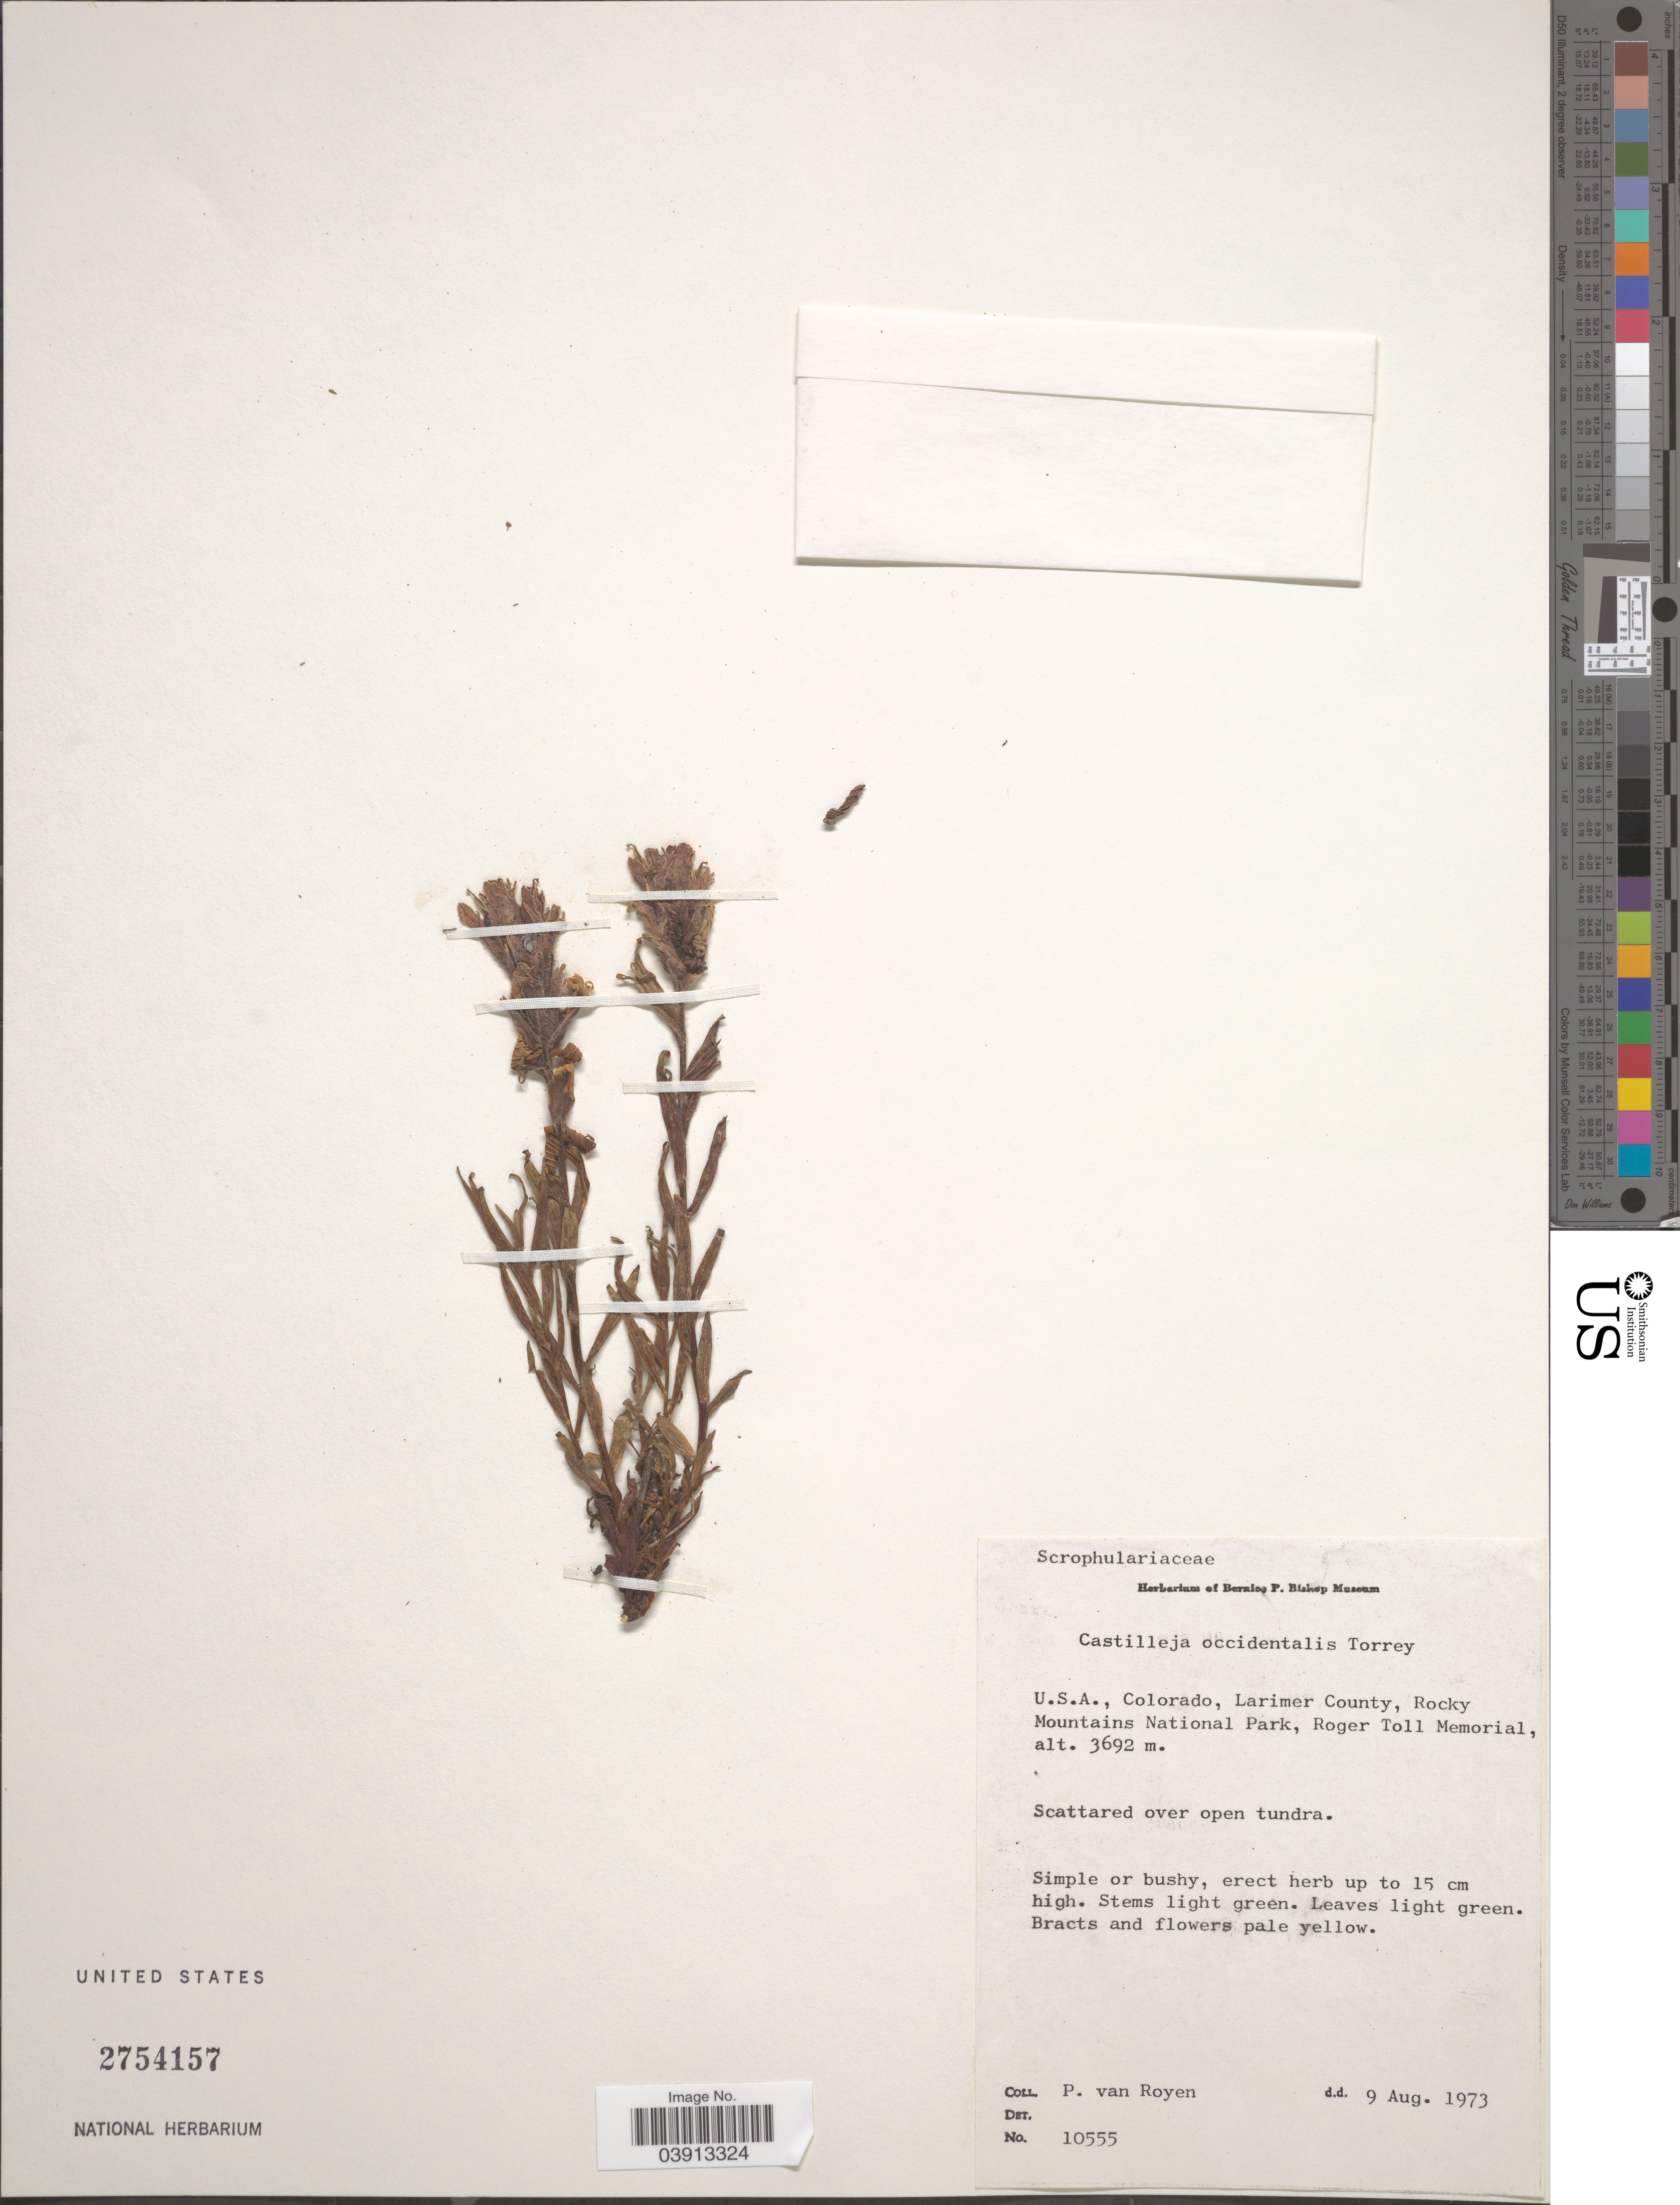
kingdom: Plantae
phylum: Tracheophyta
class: Magnoliopsida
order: Lamiales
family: Orobanchaceae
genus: Castilleja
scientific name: Castilleja occidentalis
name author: Torr.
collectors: P. van Royen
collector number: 10555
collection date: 1973-08-09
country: United States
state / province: Colorado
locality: Larimer County, Rocky Mountains National Park, Roger Toll Memorial.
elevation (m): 3692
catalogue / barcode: US 2754157